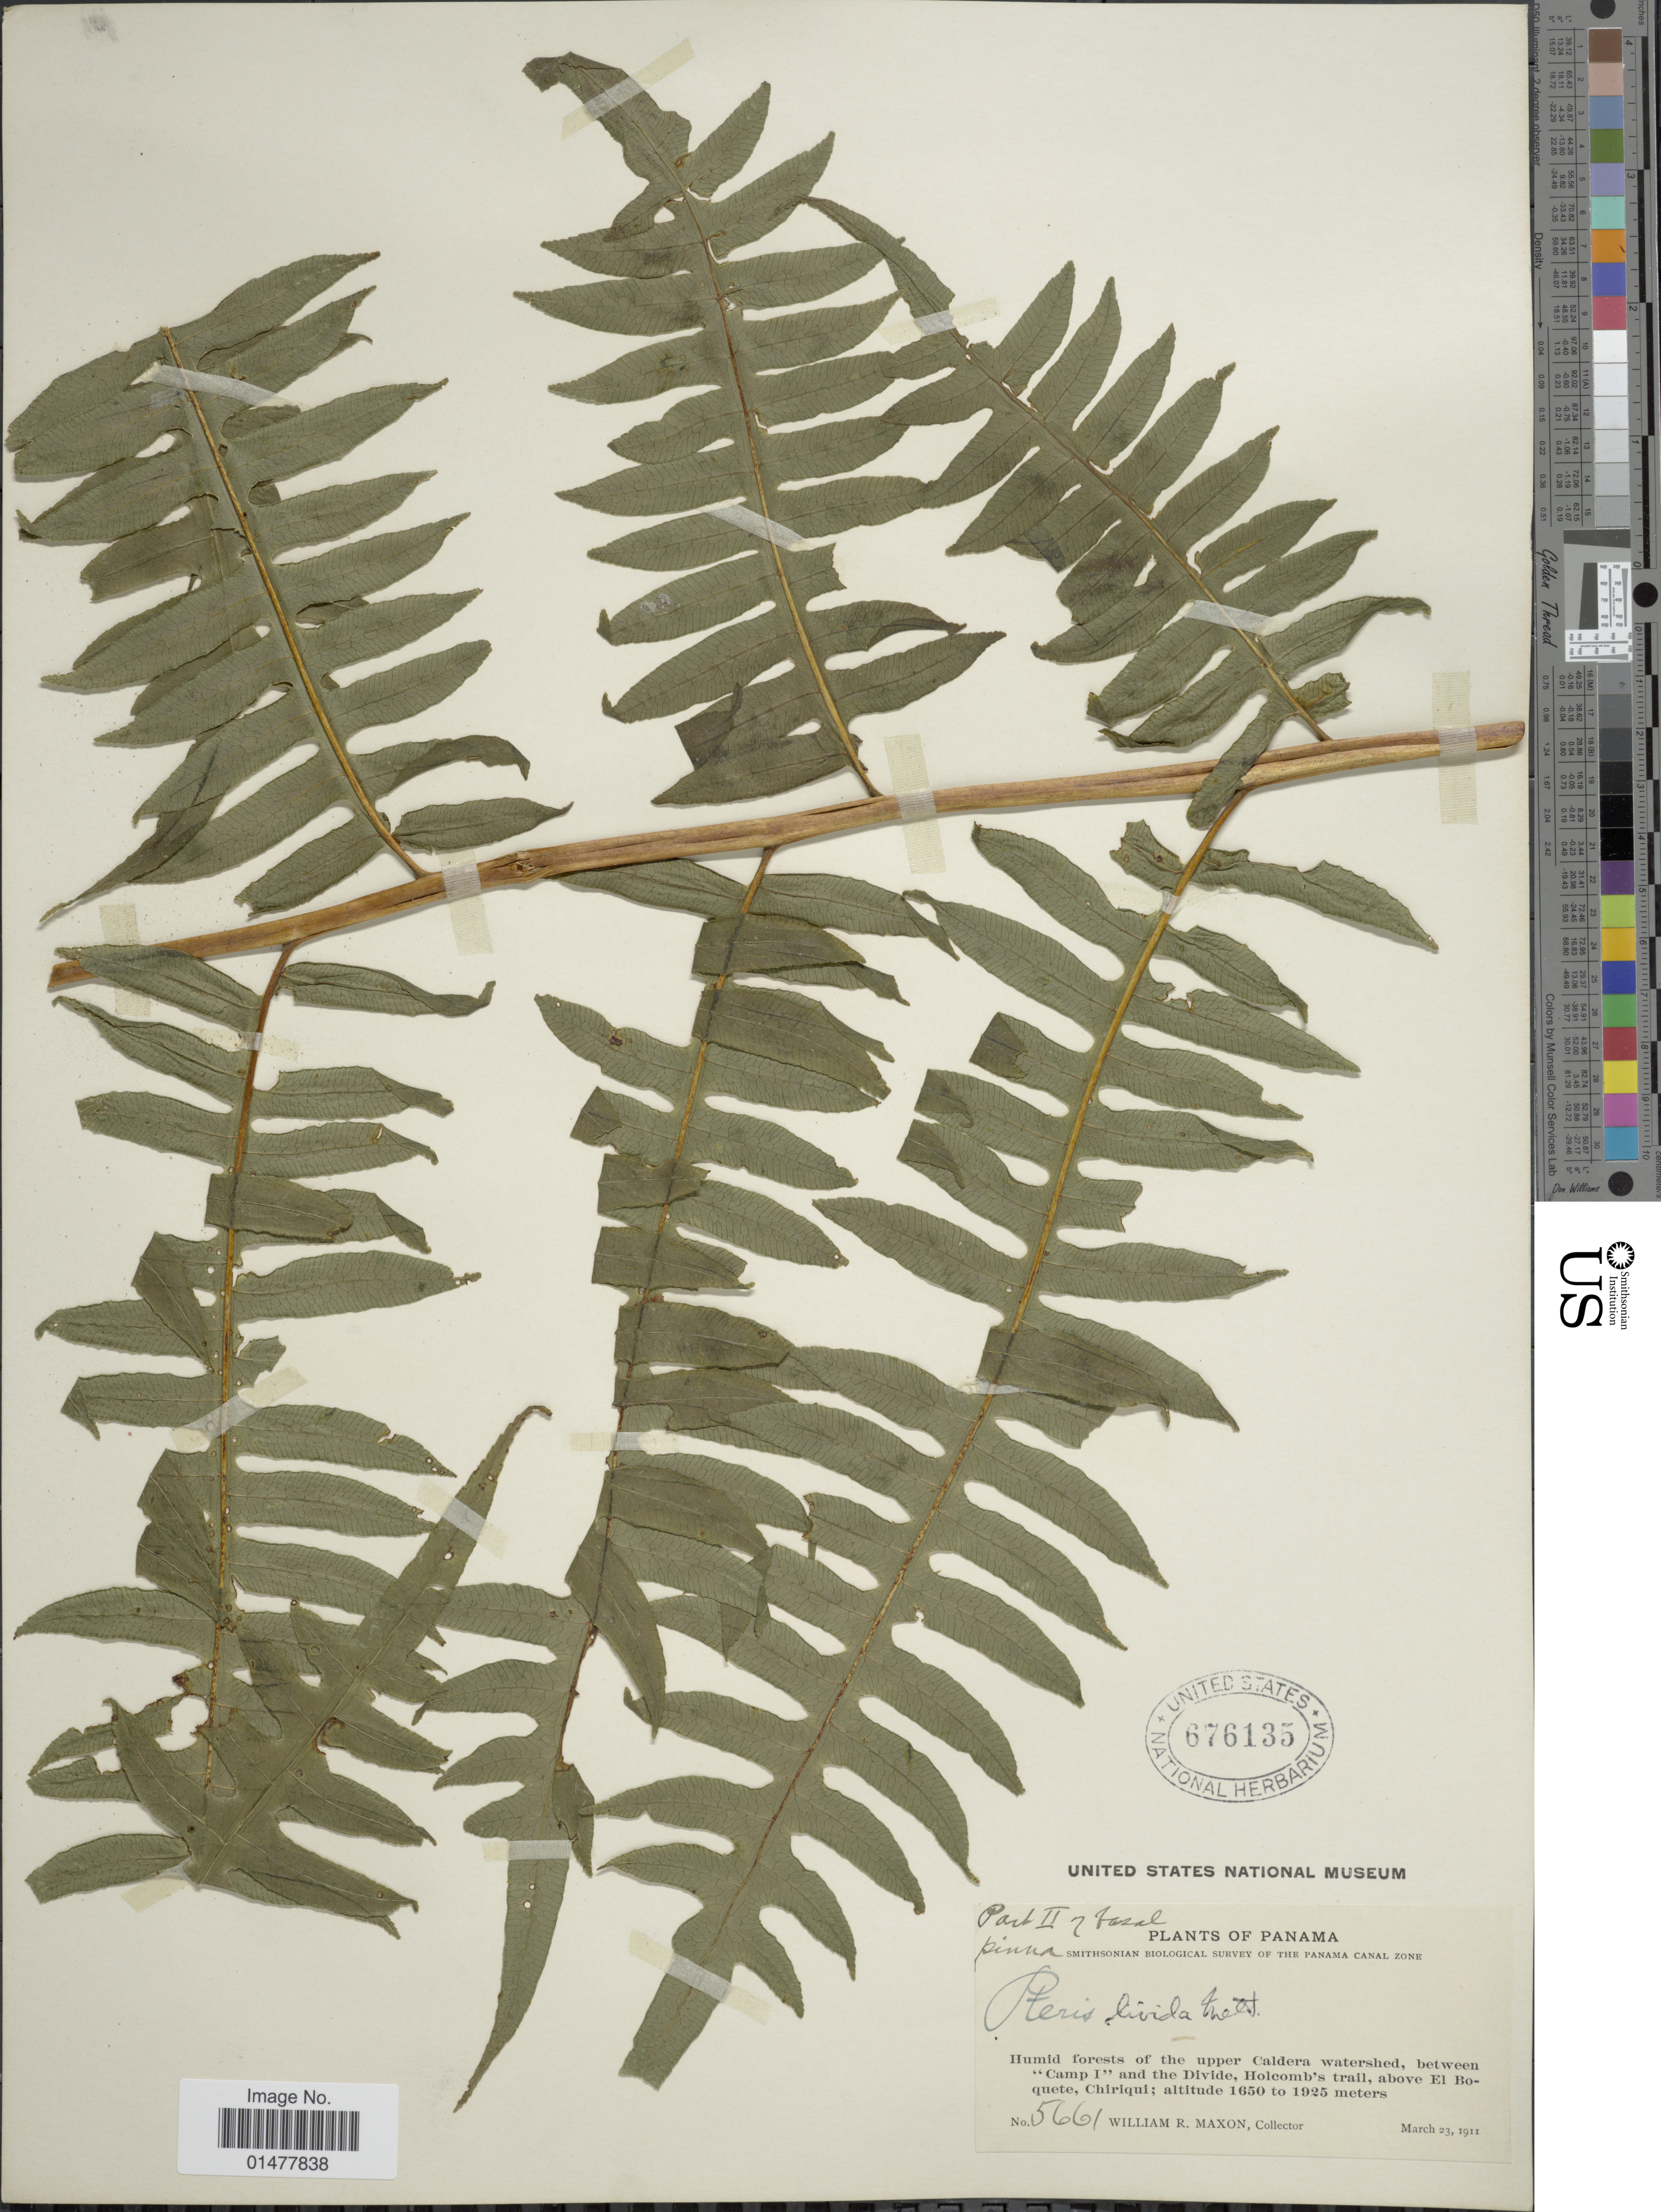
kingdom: Plantae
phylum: Tracheophyta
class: Polypodiopsida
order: Polypodiales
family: Pteridaceae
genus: Pteris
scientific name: Pteris navarrensis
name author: Christ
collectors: W. R. Maxon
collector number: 5661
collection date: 1911-03-23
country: Panama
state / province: Chiriqui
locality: Panama Canal Zone, humid forests of the upper Caldera watershed, between "Camp I"and the Divide, Holcomb's trail, above El Boquete.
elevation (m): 1650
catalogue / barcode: US 676135